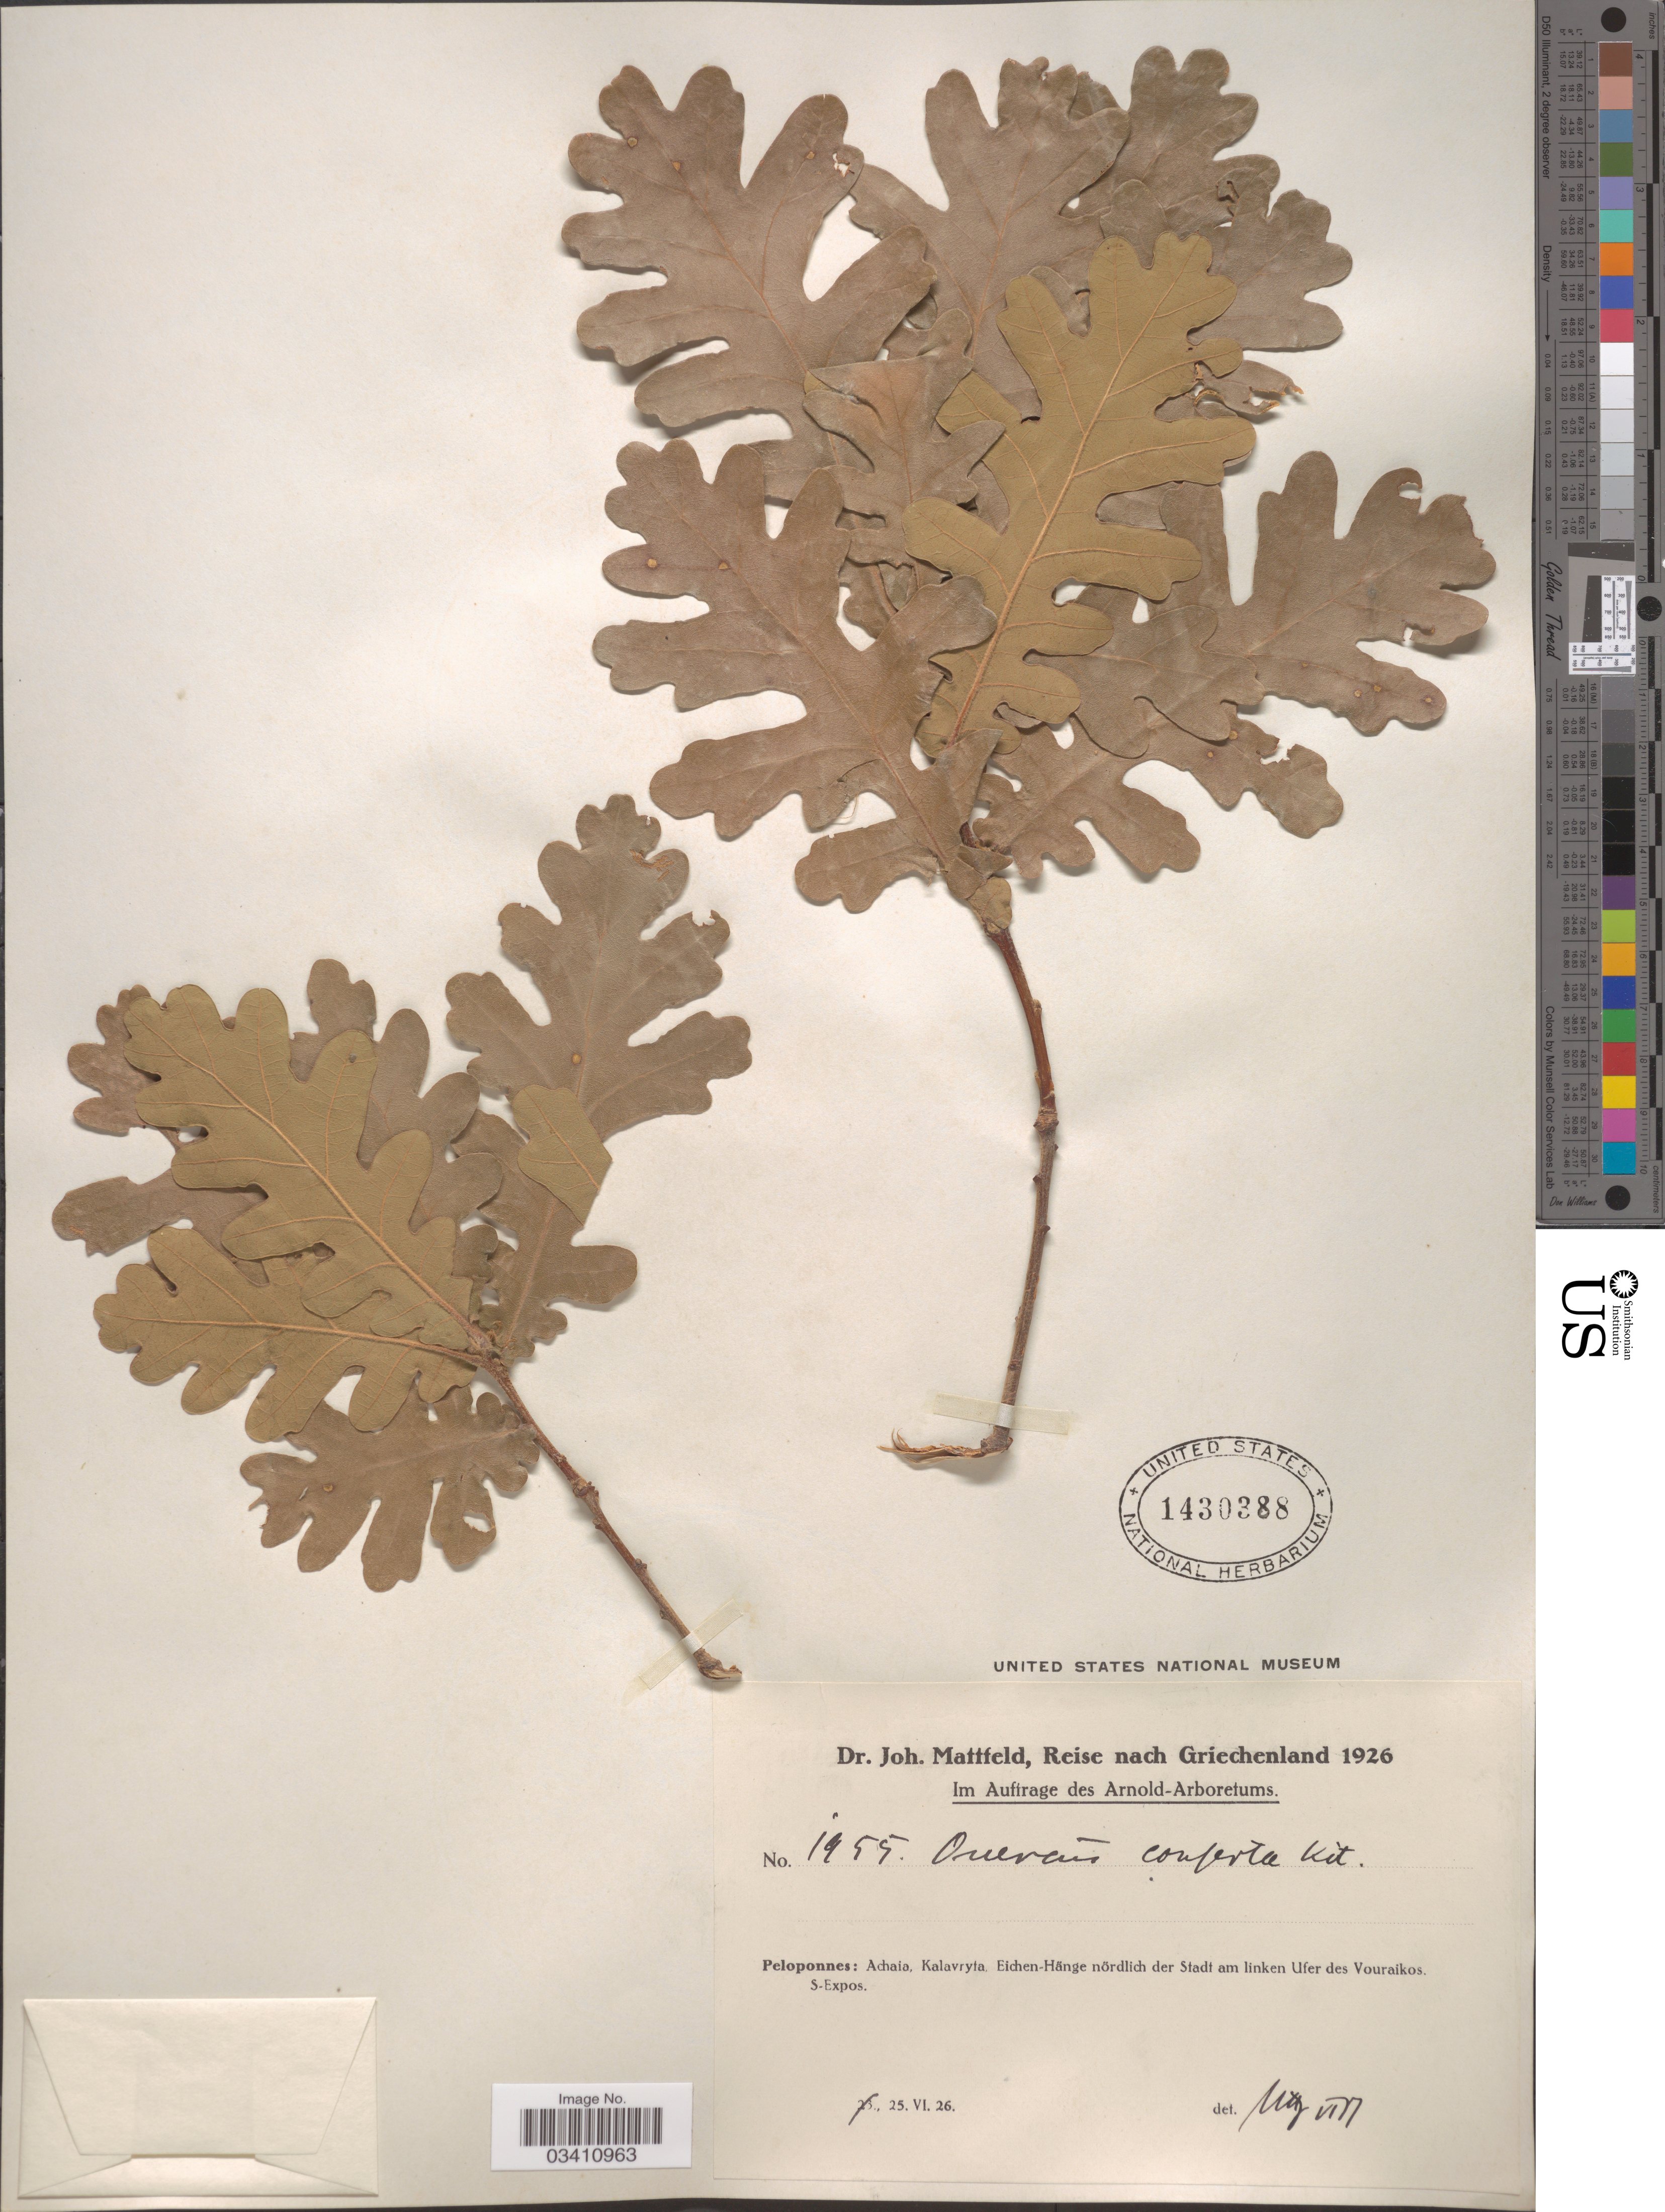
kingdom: Plantae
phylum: Tracheophyta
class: Magnoliopsida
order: Fagales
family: Fagaceae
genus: Quercus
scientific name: Quercus conferta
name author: Kit.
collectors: J. Mattfeld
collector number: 1955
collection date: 1926-06-25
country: Greece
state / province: Peloponnese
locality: Peloponnes: Achaia, Kalavryta, Eichen-Hänge nördlich der Stadt am linken Ufer des Vouraikos. S-Expos.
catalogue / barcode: US 1430388